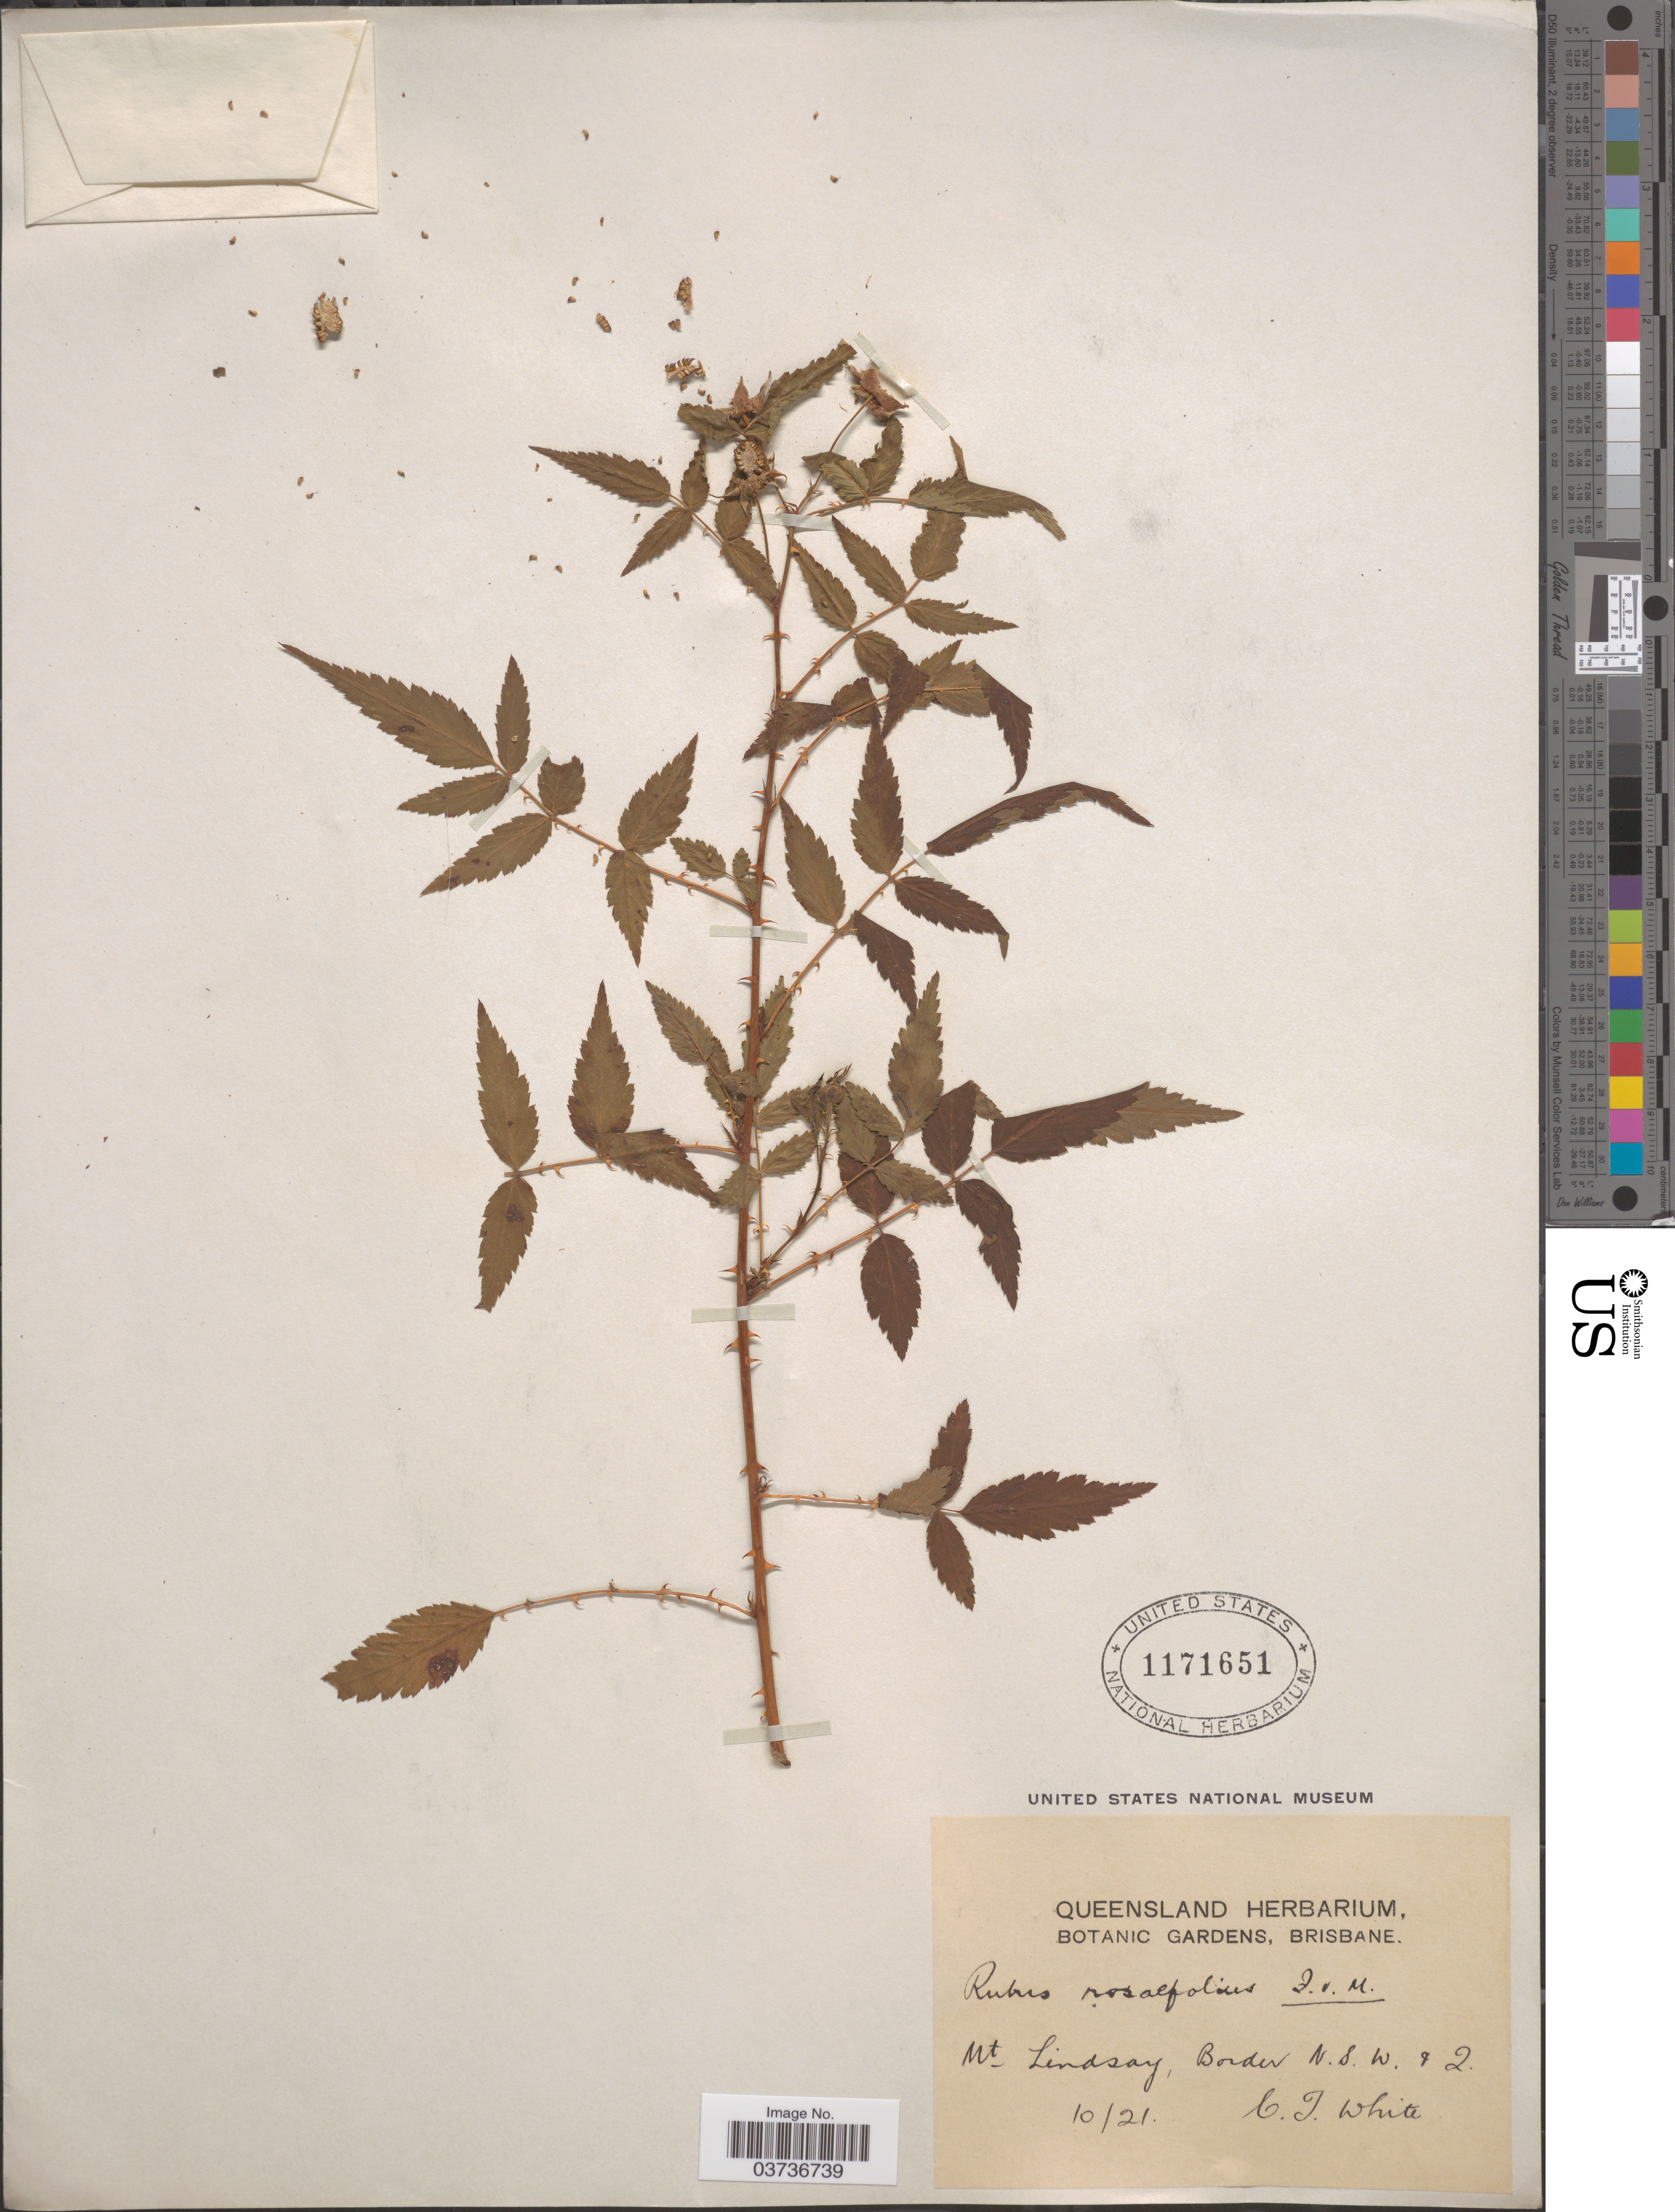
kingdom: Plantae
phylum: Tracheophyta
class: Magnoliopsida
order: Rosales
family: Rosaceae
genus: Rubus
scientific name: Rubus rosaefolius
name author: Sm.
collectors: C. T. White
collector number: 12*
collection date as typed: Transcribed d/m/y: /10/21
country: Australia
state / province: New South Wales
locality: Mt Lindsay, Border N.S.W.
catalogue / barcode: US 1171651